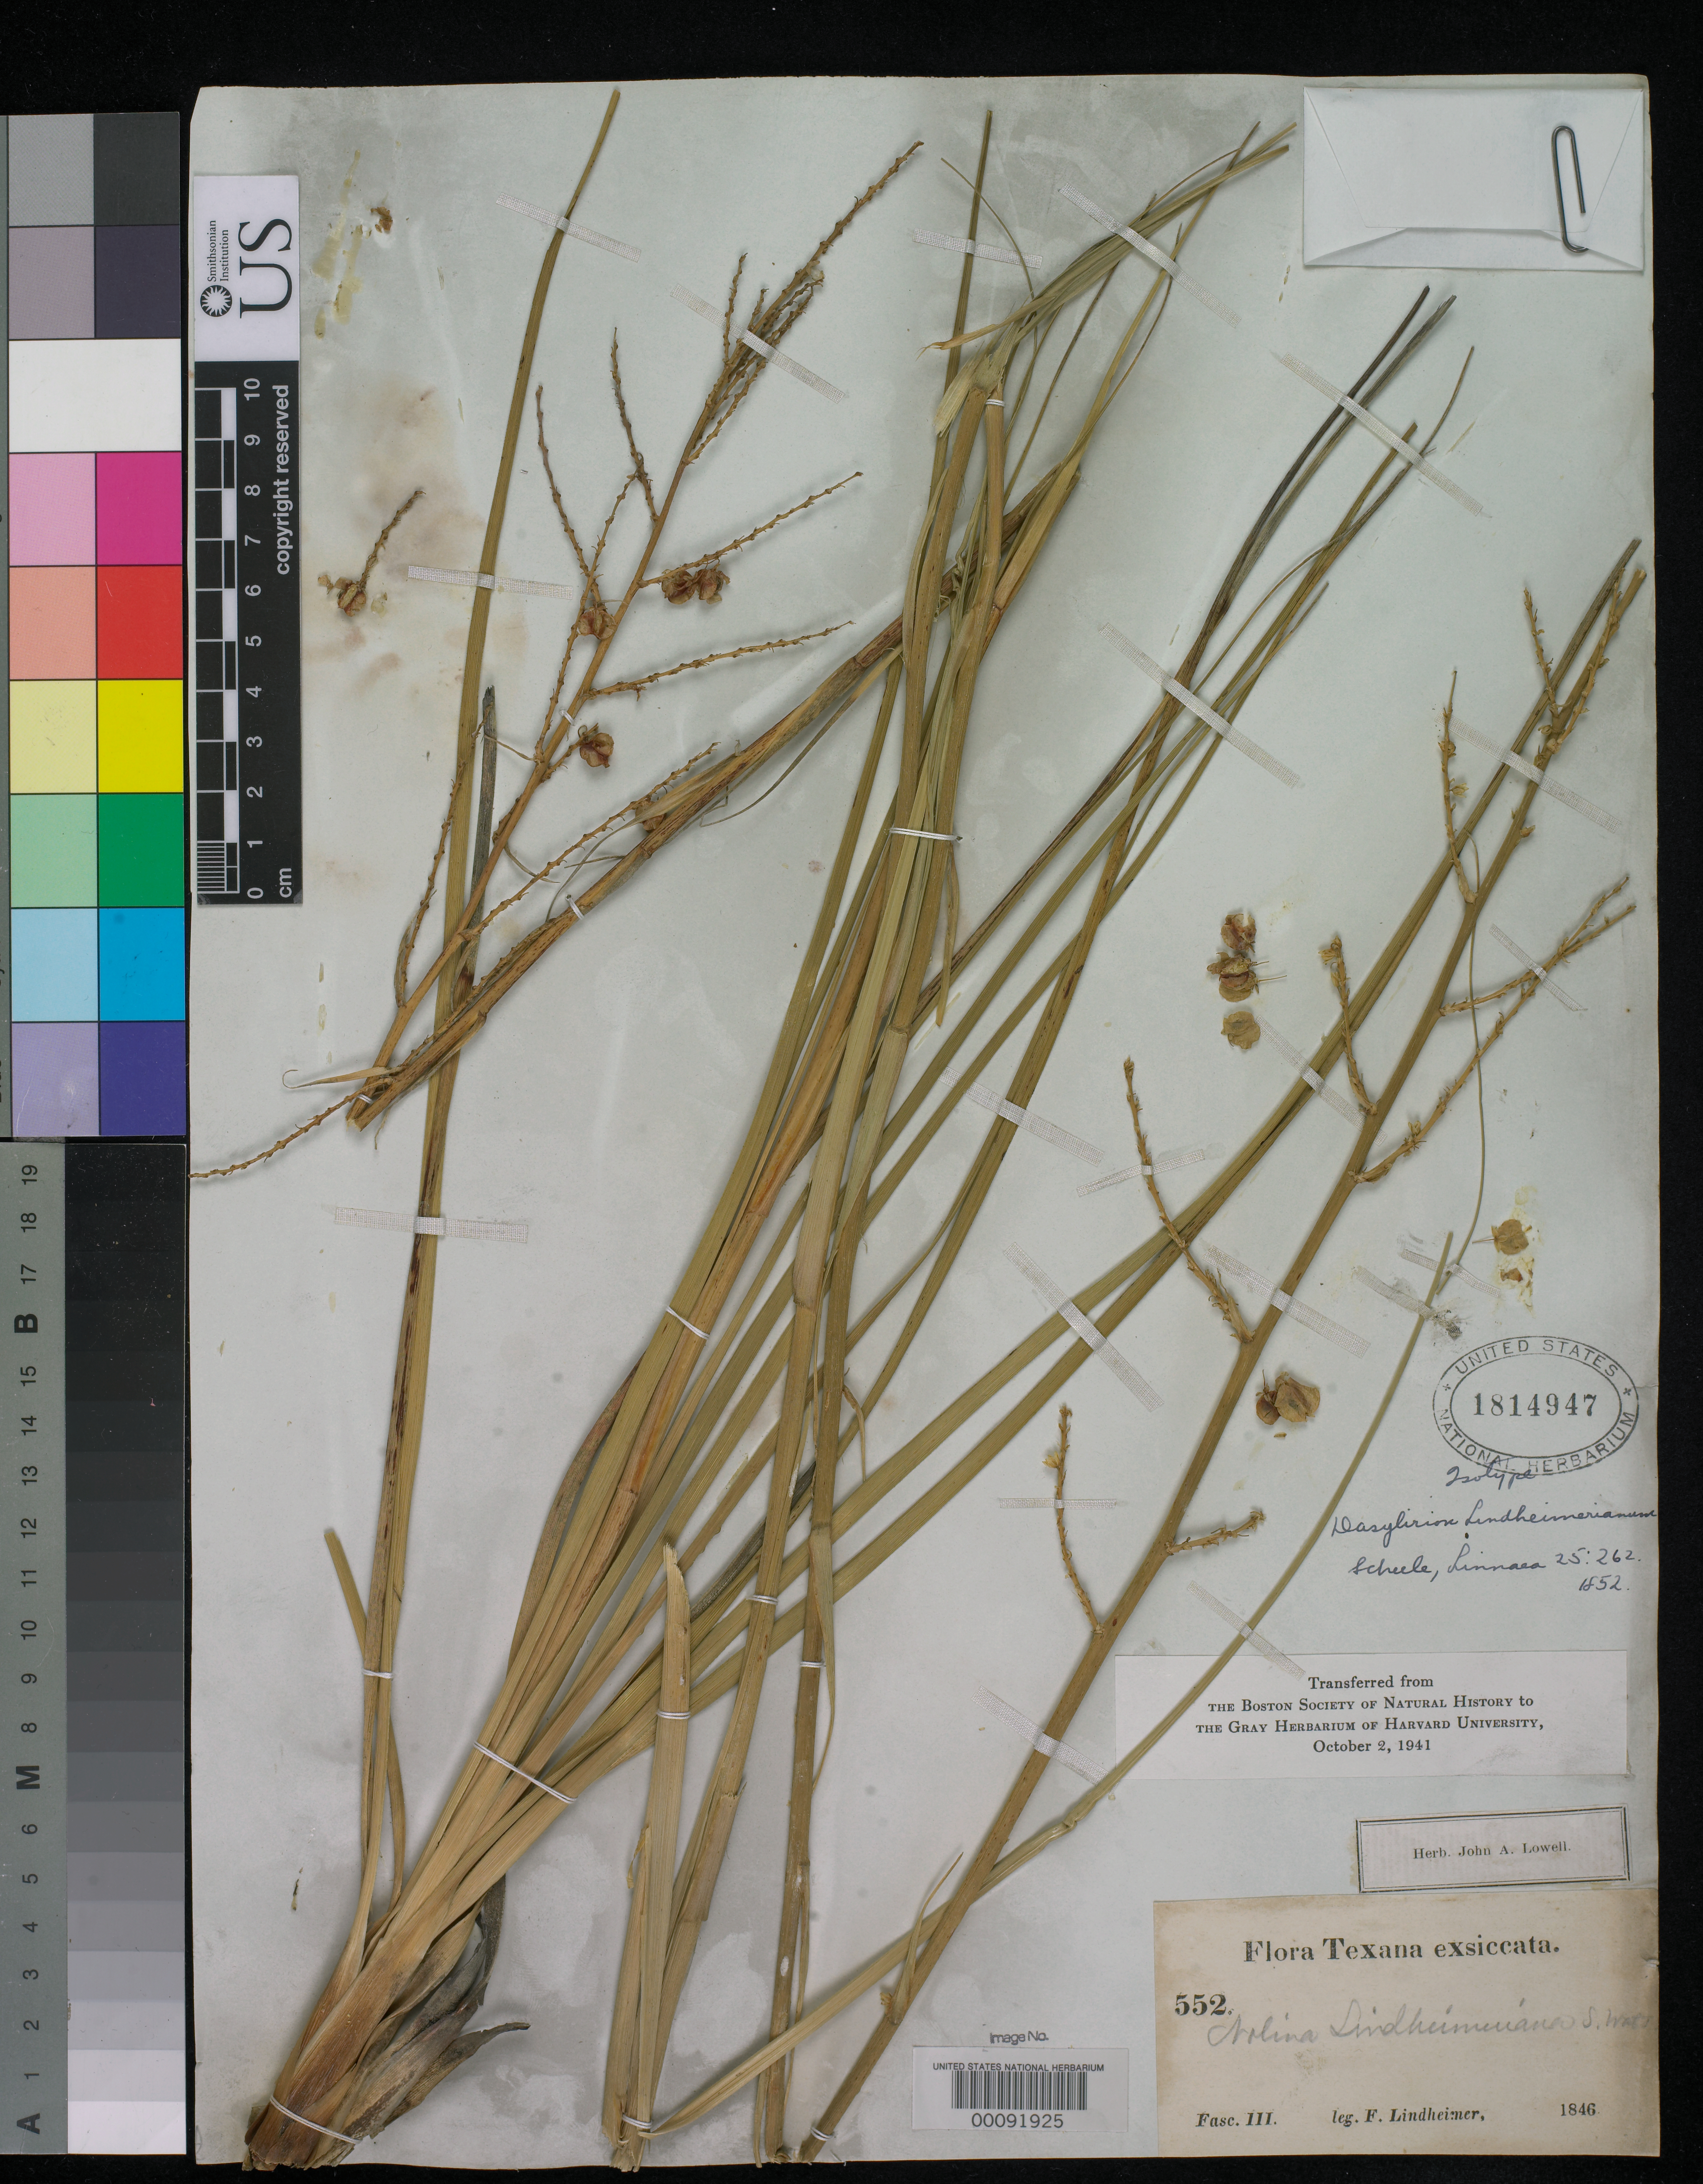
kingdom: Plantae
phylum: Tracheophyta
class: Liliopsida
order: Asparagales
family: Asparagaceae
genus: Dasylirion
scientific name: Dasylirion lindheimerianum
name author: Scheele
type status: Isotype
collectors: F. J. Lindheimer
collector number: III 552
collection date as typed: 1846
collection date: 1846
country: United States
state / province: Texas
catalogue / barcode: US 1814947